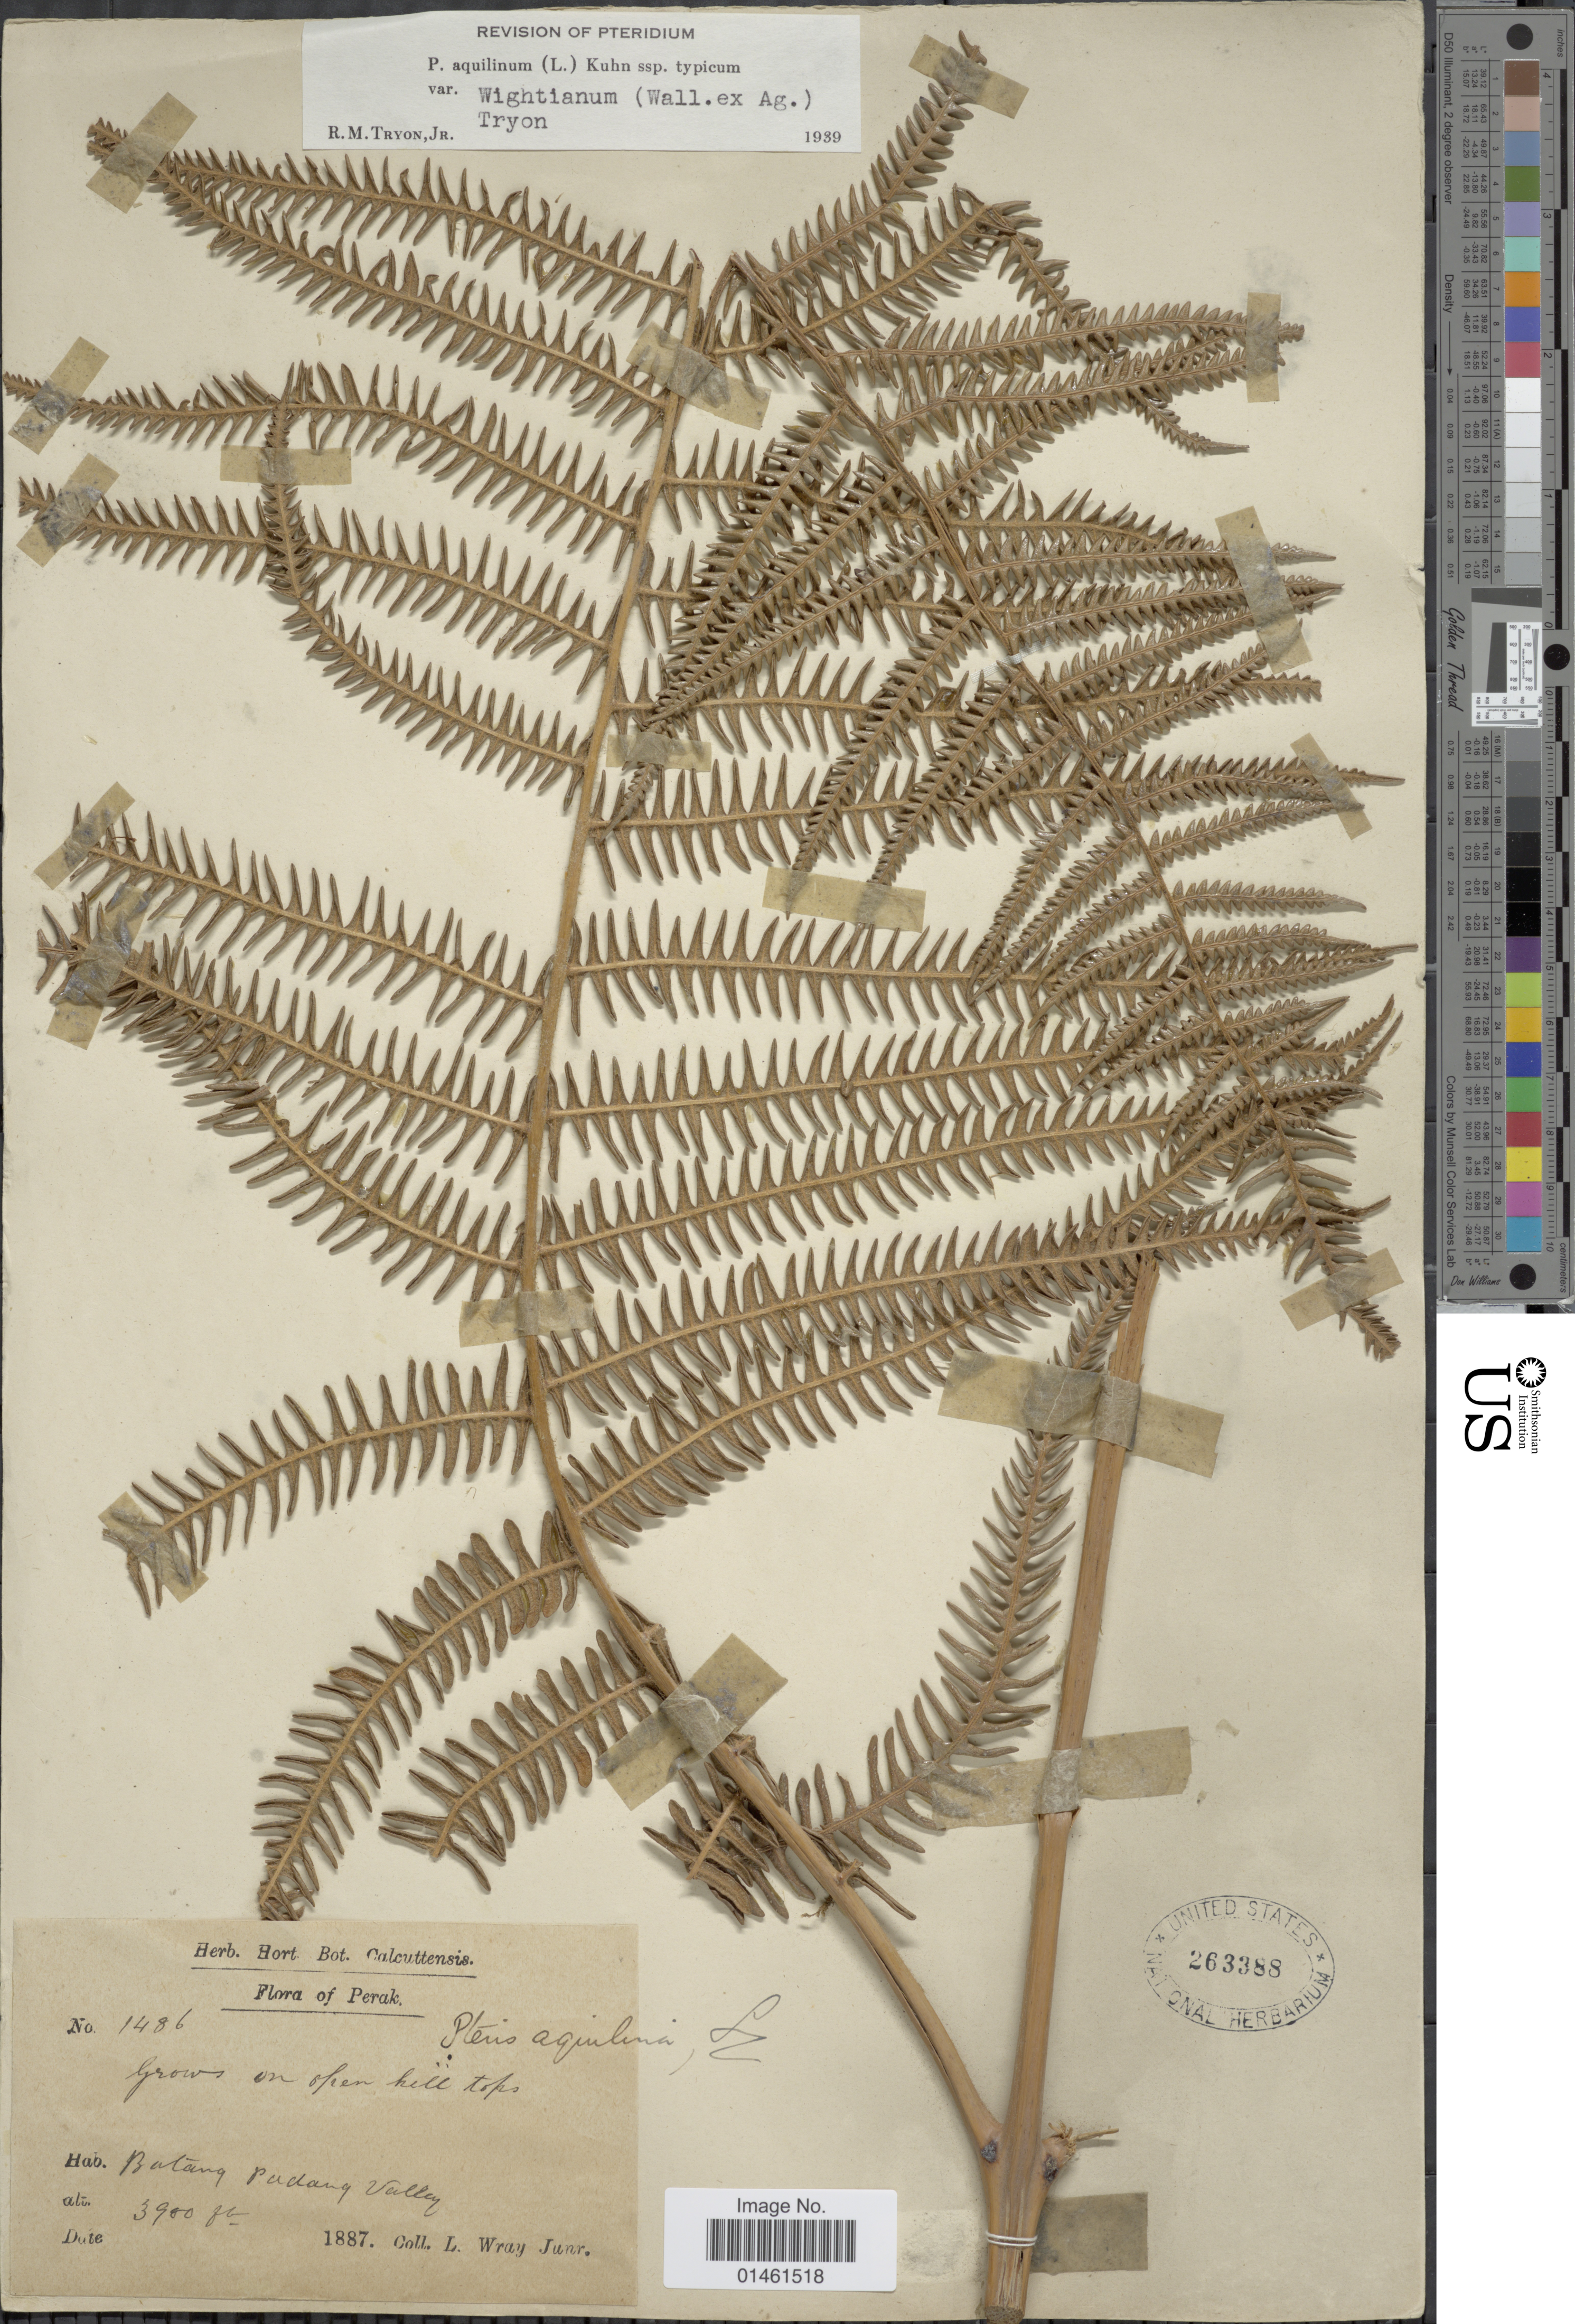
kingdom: Plantae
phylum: Tracheophyta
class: Polypodiopsida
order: Polypodiales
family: Dennstaedtiaceae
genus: Pteridium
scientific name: Pteridium aquilinum var. wightianum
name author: (J. Agardh) R.M. Tryon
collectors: L. Wray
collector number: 1486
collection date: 1887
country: Malaysia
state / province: Perak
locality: Perak, Batang Padang Valley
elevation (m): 1189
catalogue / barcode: US 263388